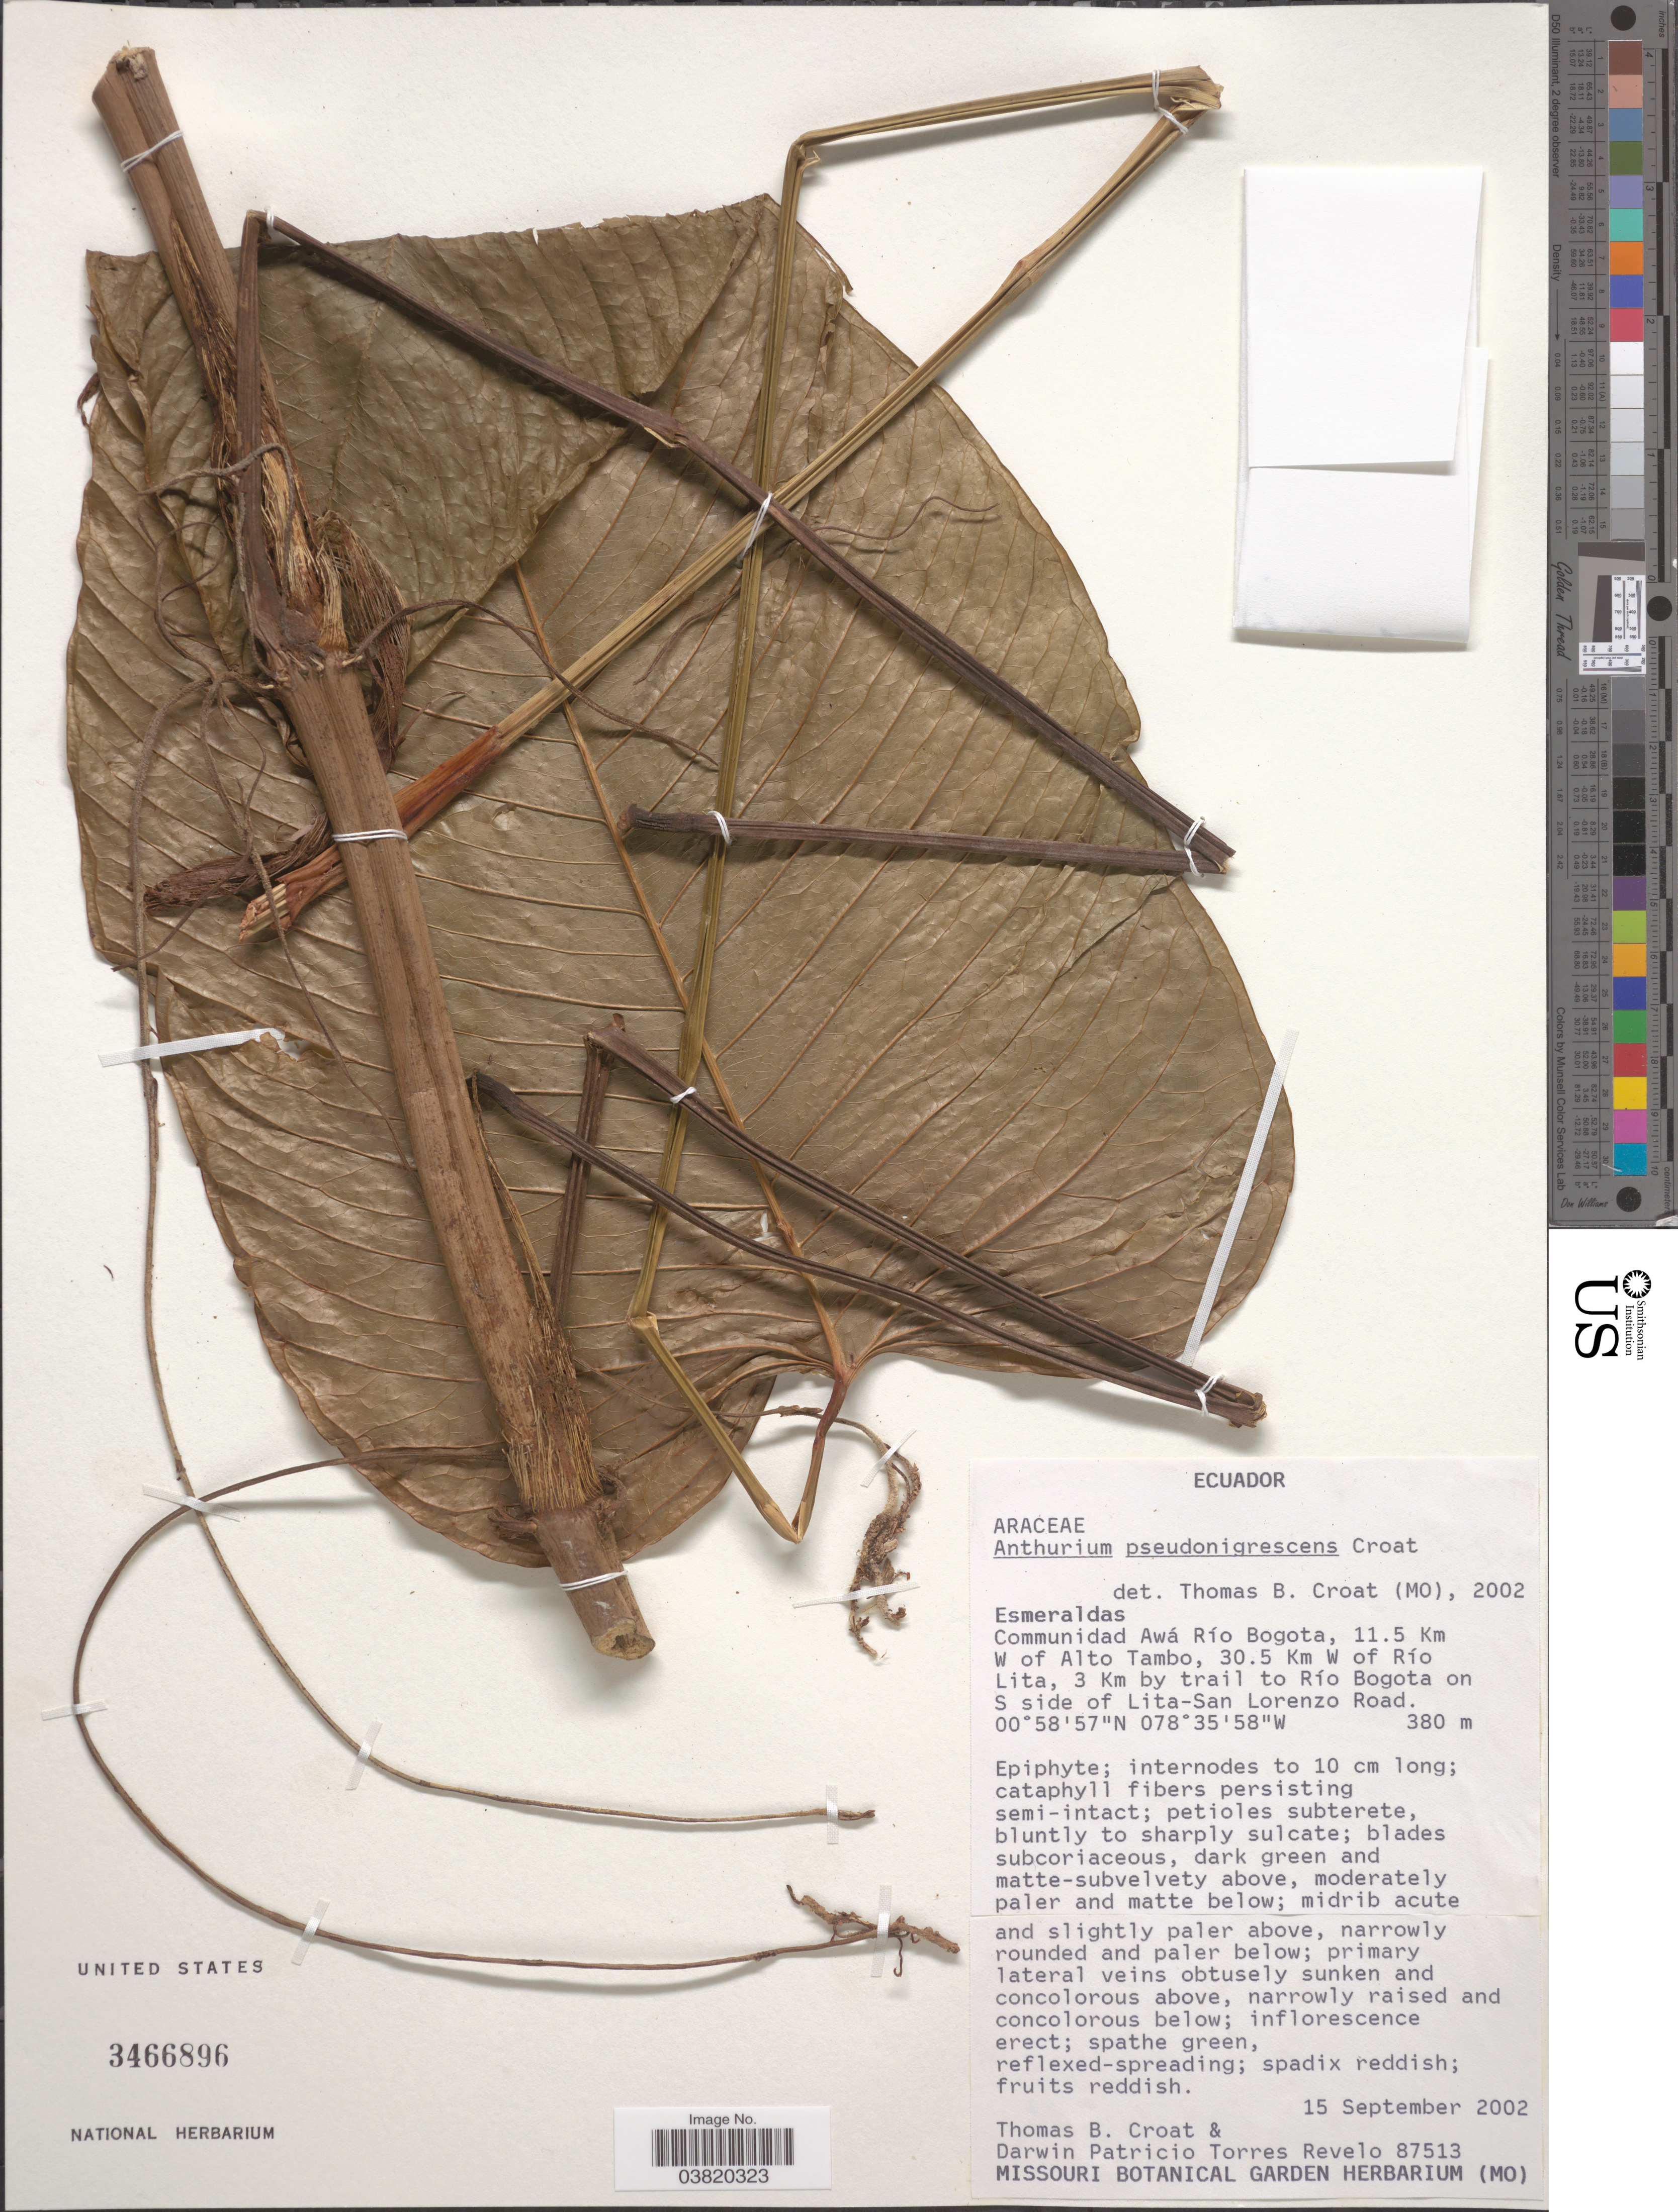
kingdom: Plantae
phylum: Tracheophyta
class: Liliopsida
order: Alismatales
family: Araceae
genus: Anthurium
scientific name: Anthurium pseudonigrescens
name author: Croat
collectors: T. B. Croat & D. Patricio Torres Revelo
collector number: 87513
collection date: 2002-09-15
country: Ecuador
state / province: Esmeraldas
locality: Communidad Awá Río Bogota, 11.5 Km W of Alto Tambo, 30.5 Km W of Río Lita, 3 Km by trail to Río Bogota on S side of Lita-San Lorenzo Road.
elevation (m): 380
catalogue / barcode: US 3466896